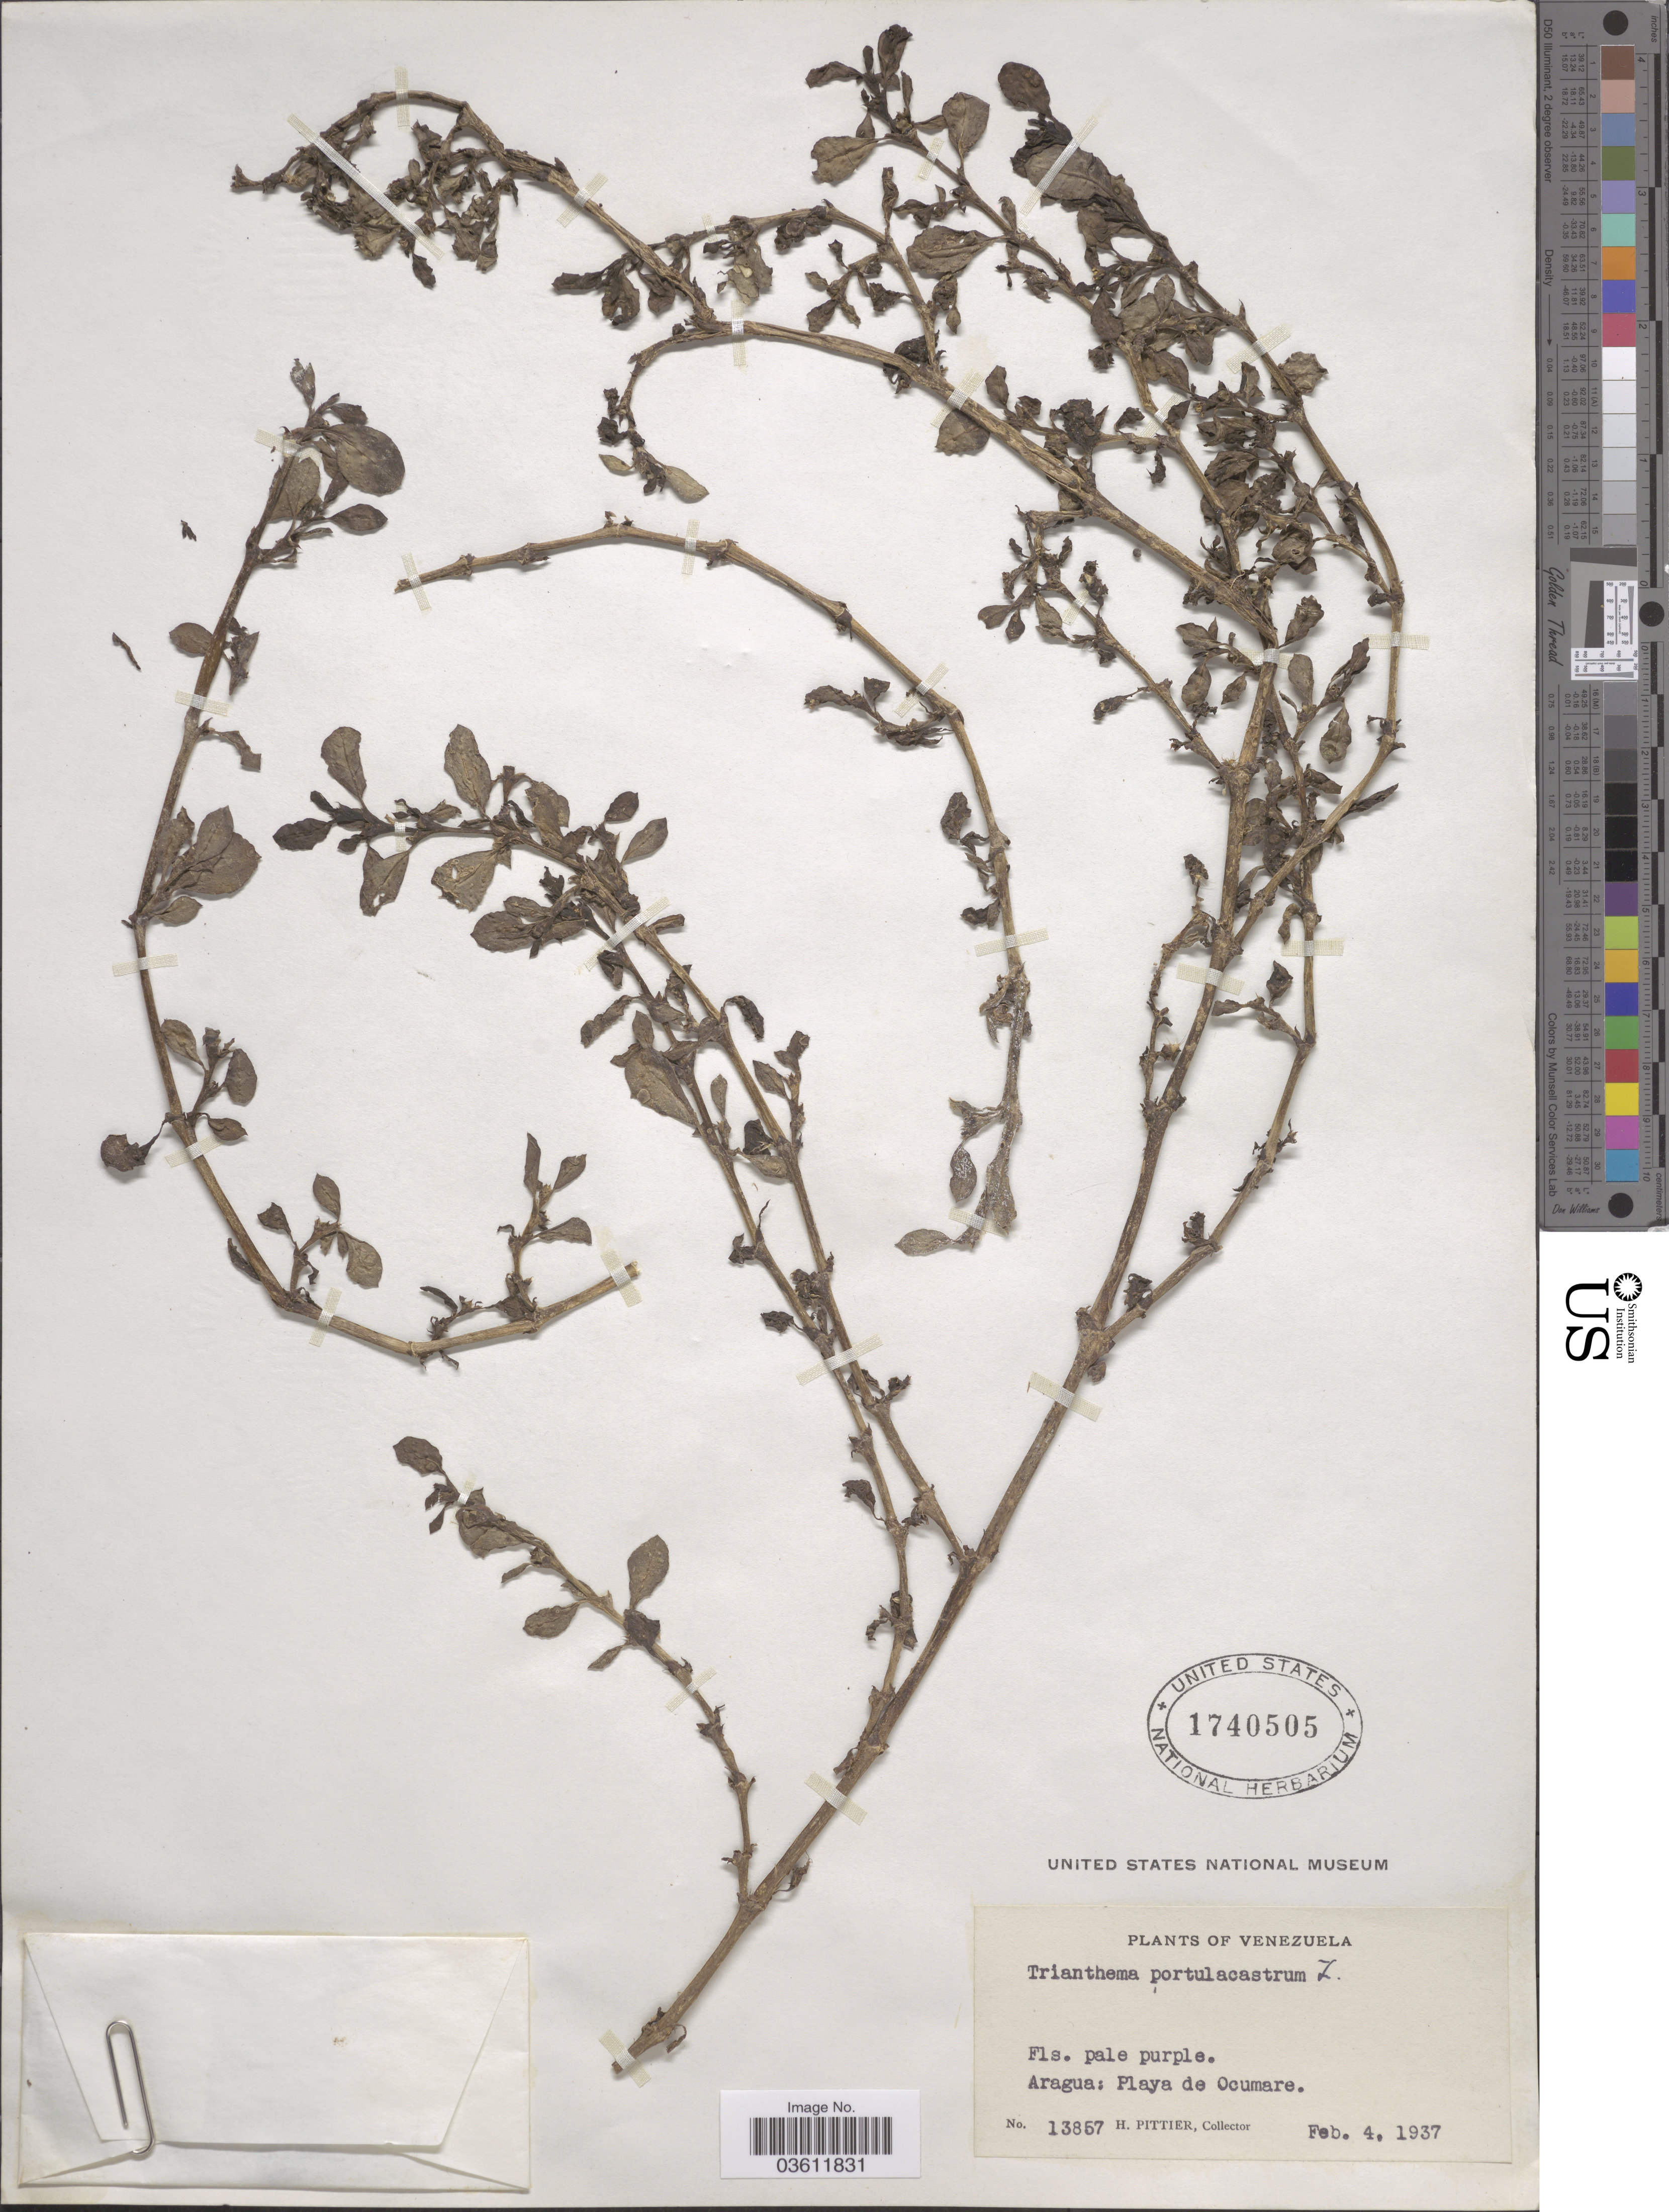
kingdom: Plantae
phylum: Tracheophyta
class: Magnoliopsida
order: Caryophyllales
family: Aizoaceae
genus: Trianthema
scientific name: Trianthema portulacastrum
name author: L.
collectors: H. F. Pittier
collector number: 13857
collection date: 1937-02-04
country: Venezuela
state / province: Aragua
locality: Playa de Ocumare.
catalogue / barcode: US 1740505